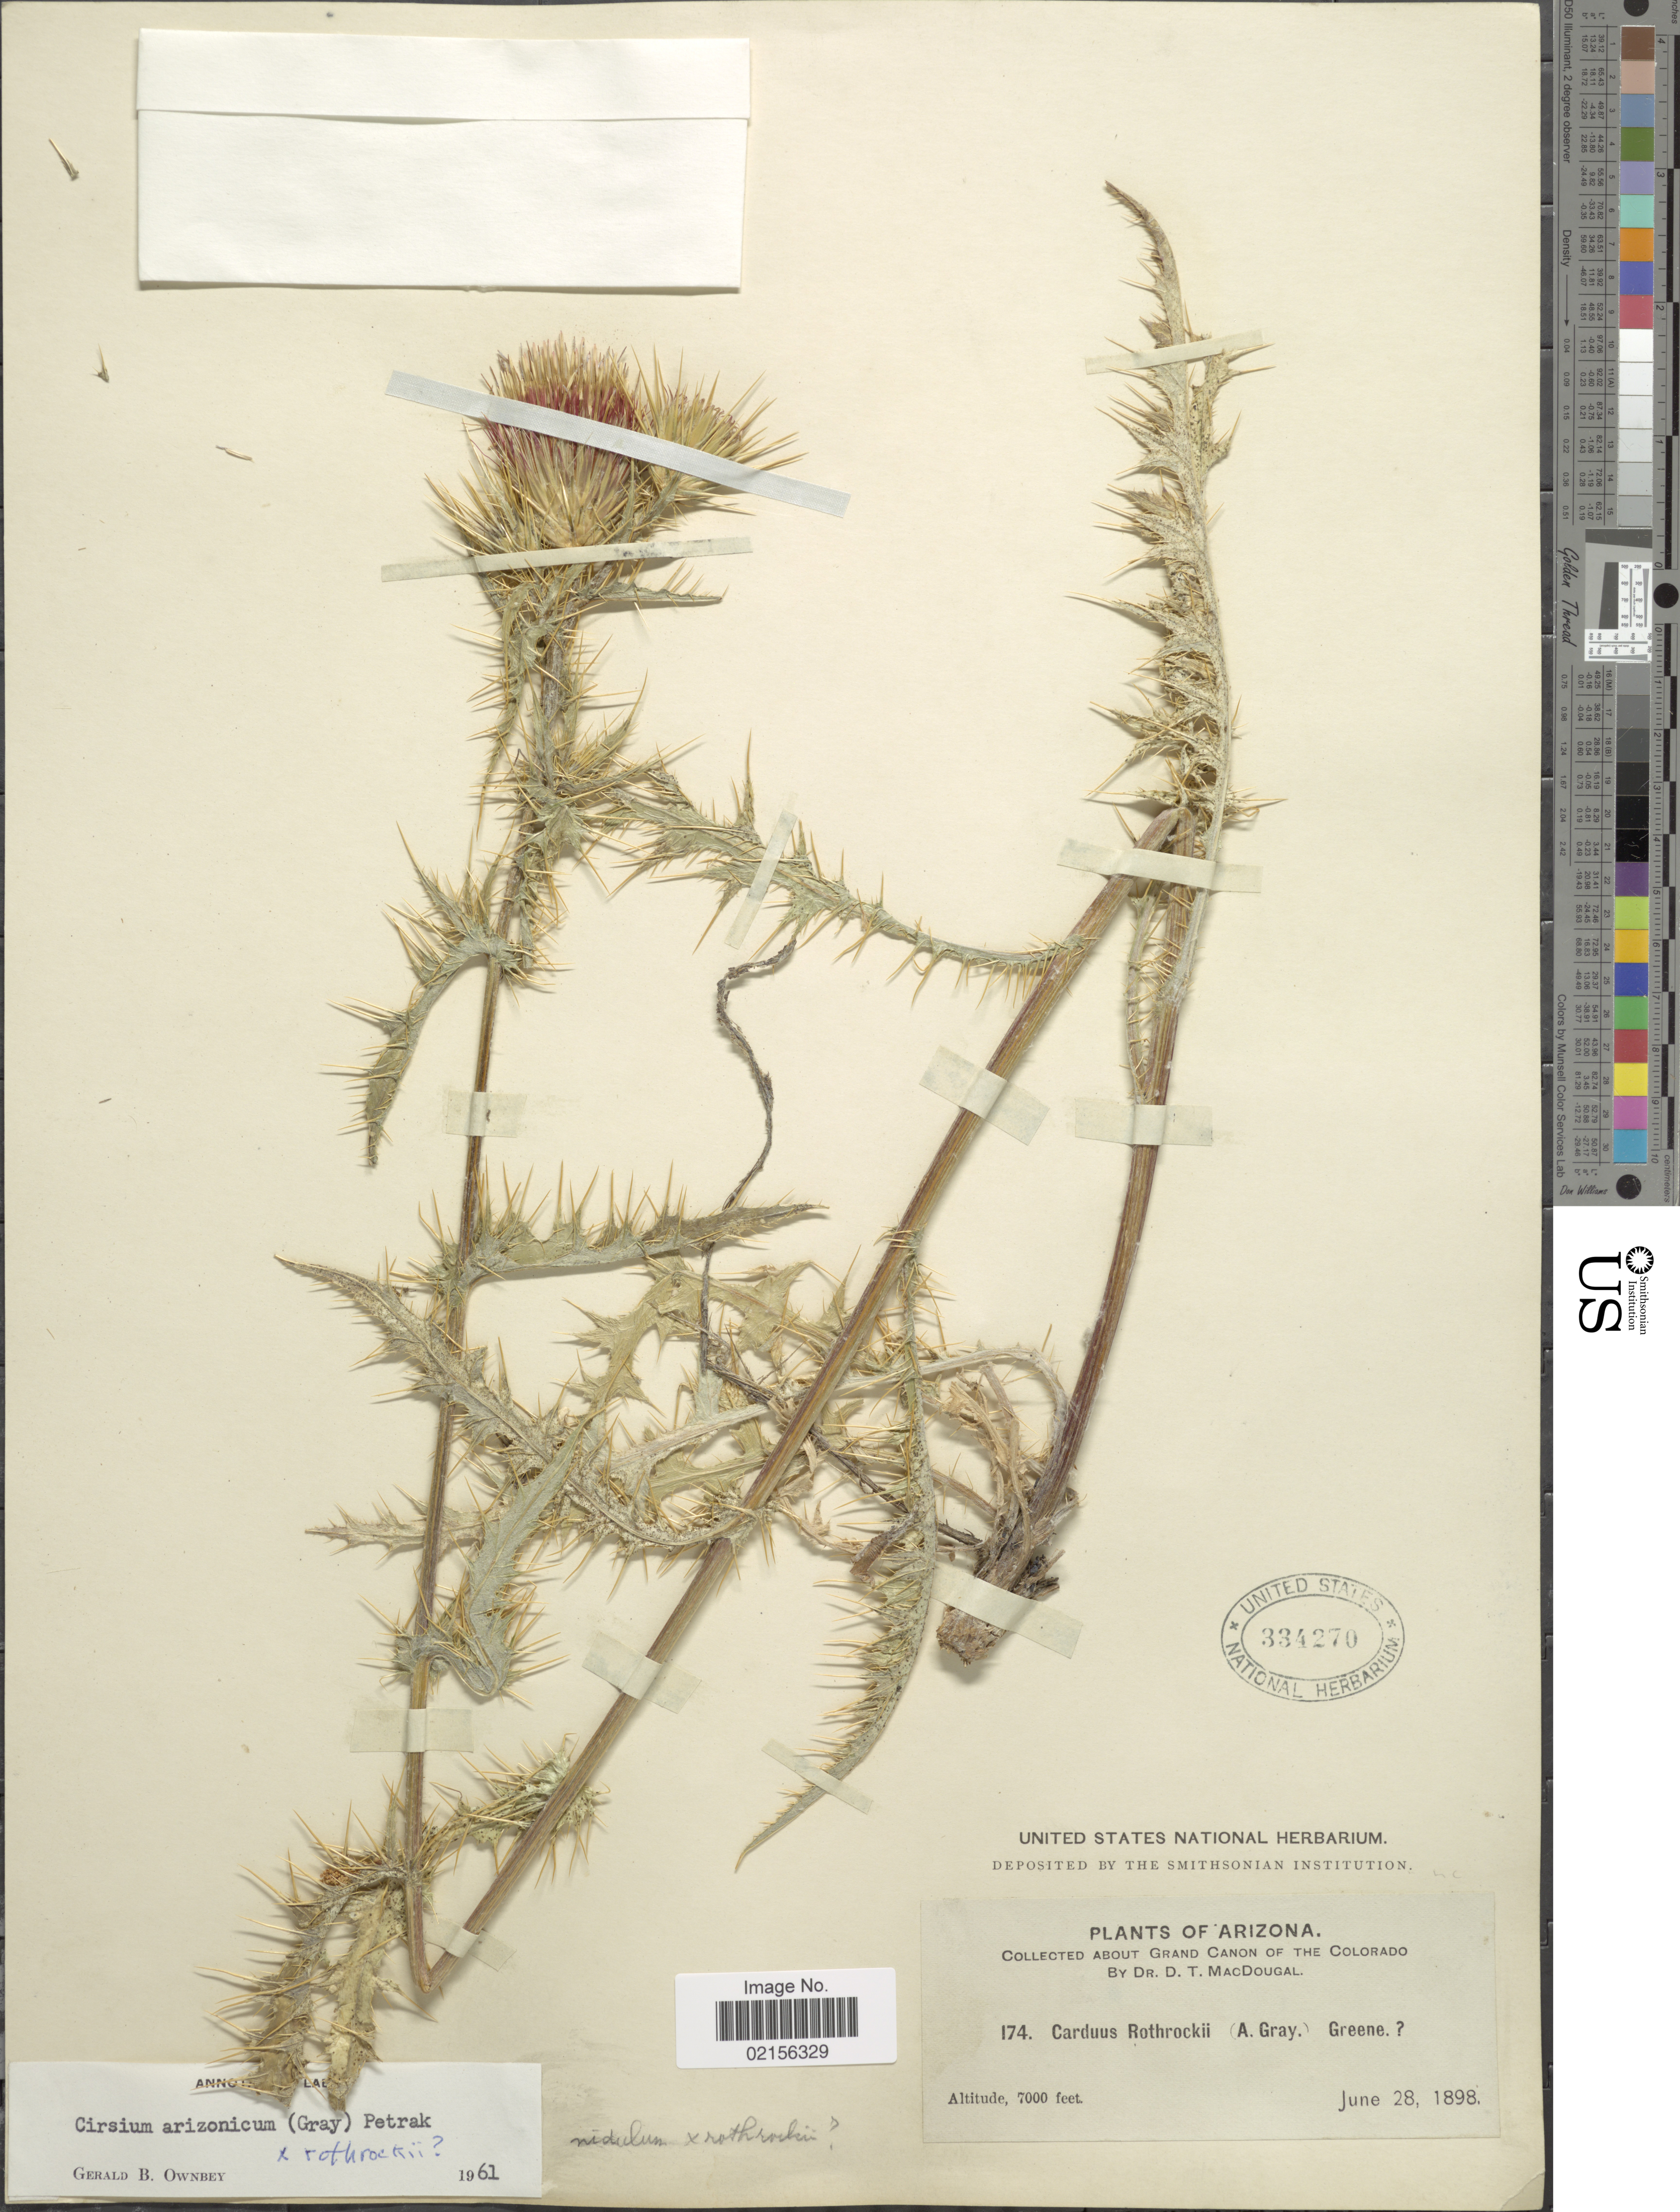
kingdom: Plantae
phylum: Tracheophyta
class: Magnoliopsida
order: Asterales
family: Asteraceae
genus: Cirsium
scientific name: Cirsium arizonicum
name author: (A. Gray) Petr.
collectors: D. T. MacDougal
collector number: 174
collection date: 1898-06-28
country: United States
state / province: Arizona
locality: About Grand Canon of the Colorado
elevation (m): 2134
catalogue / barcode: US 334270